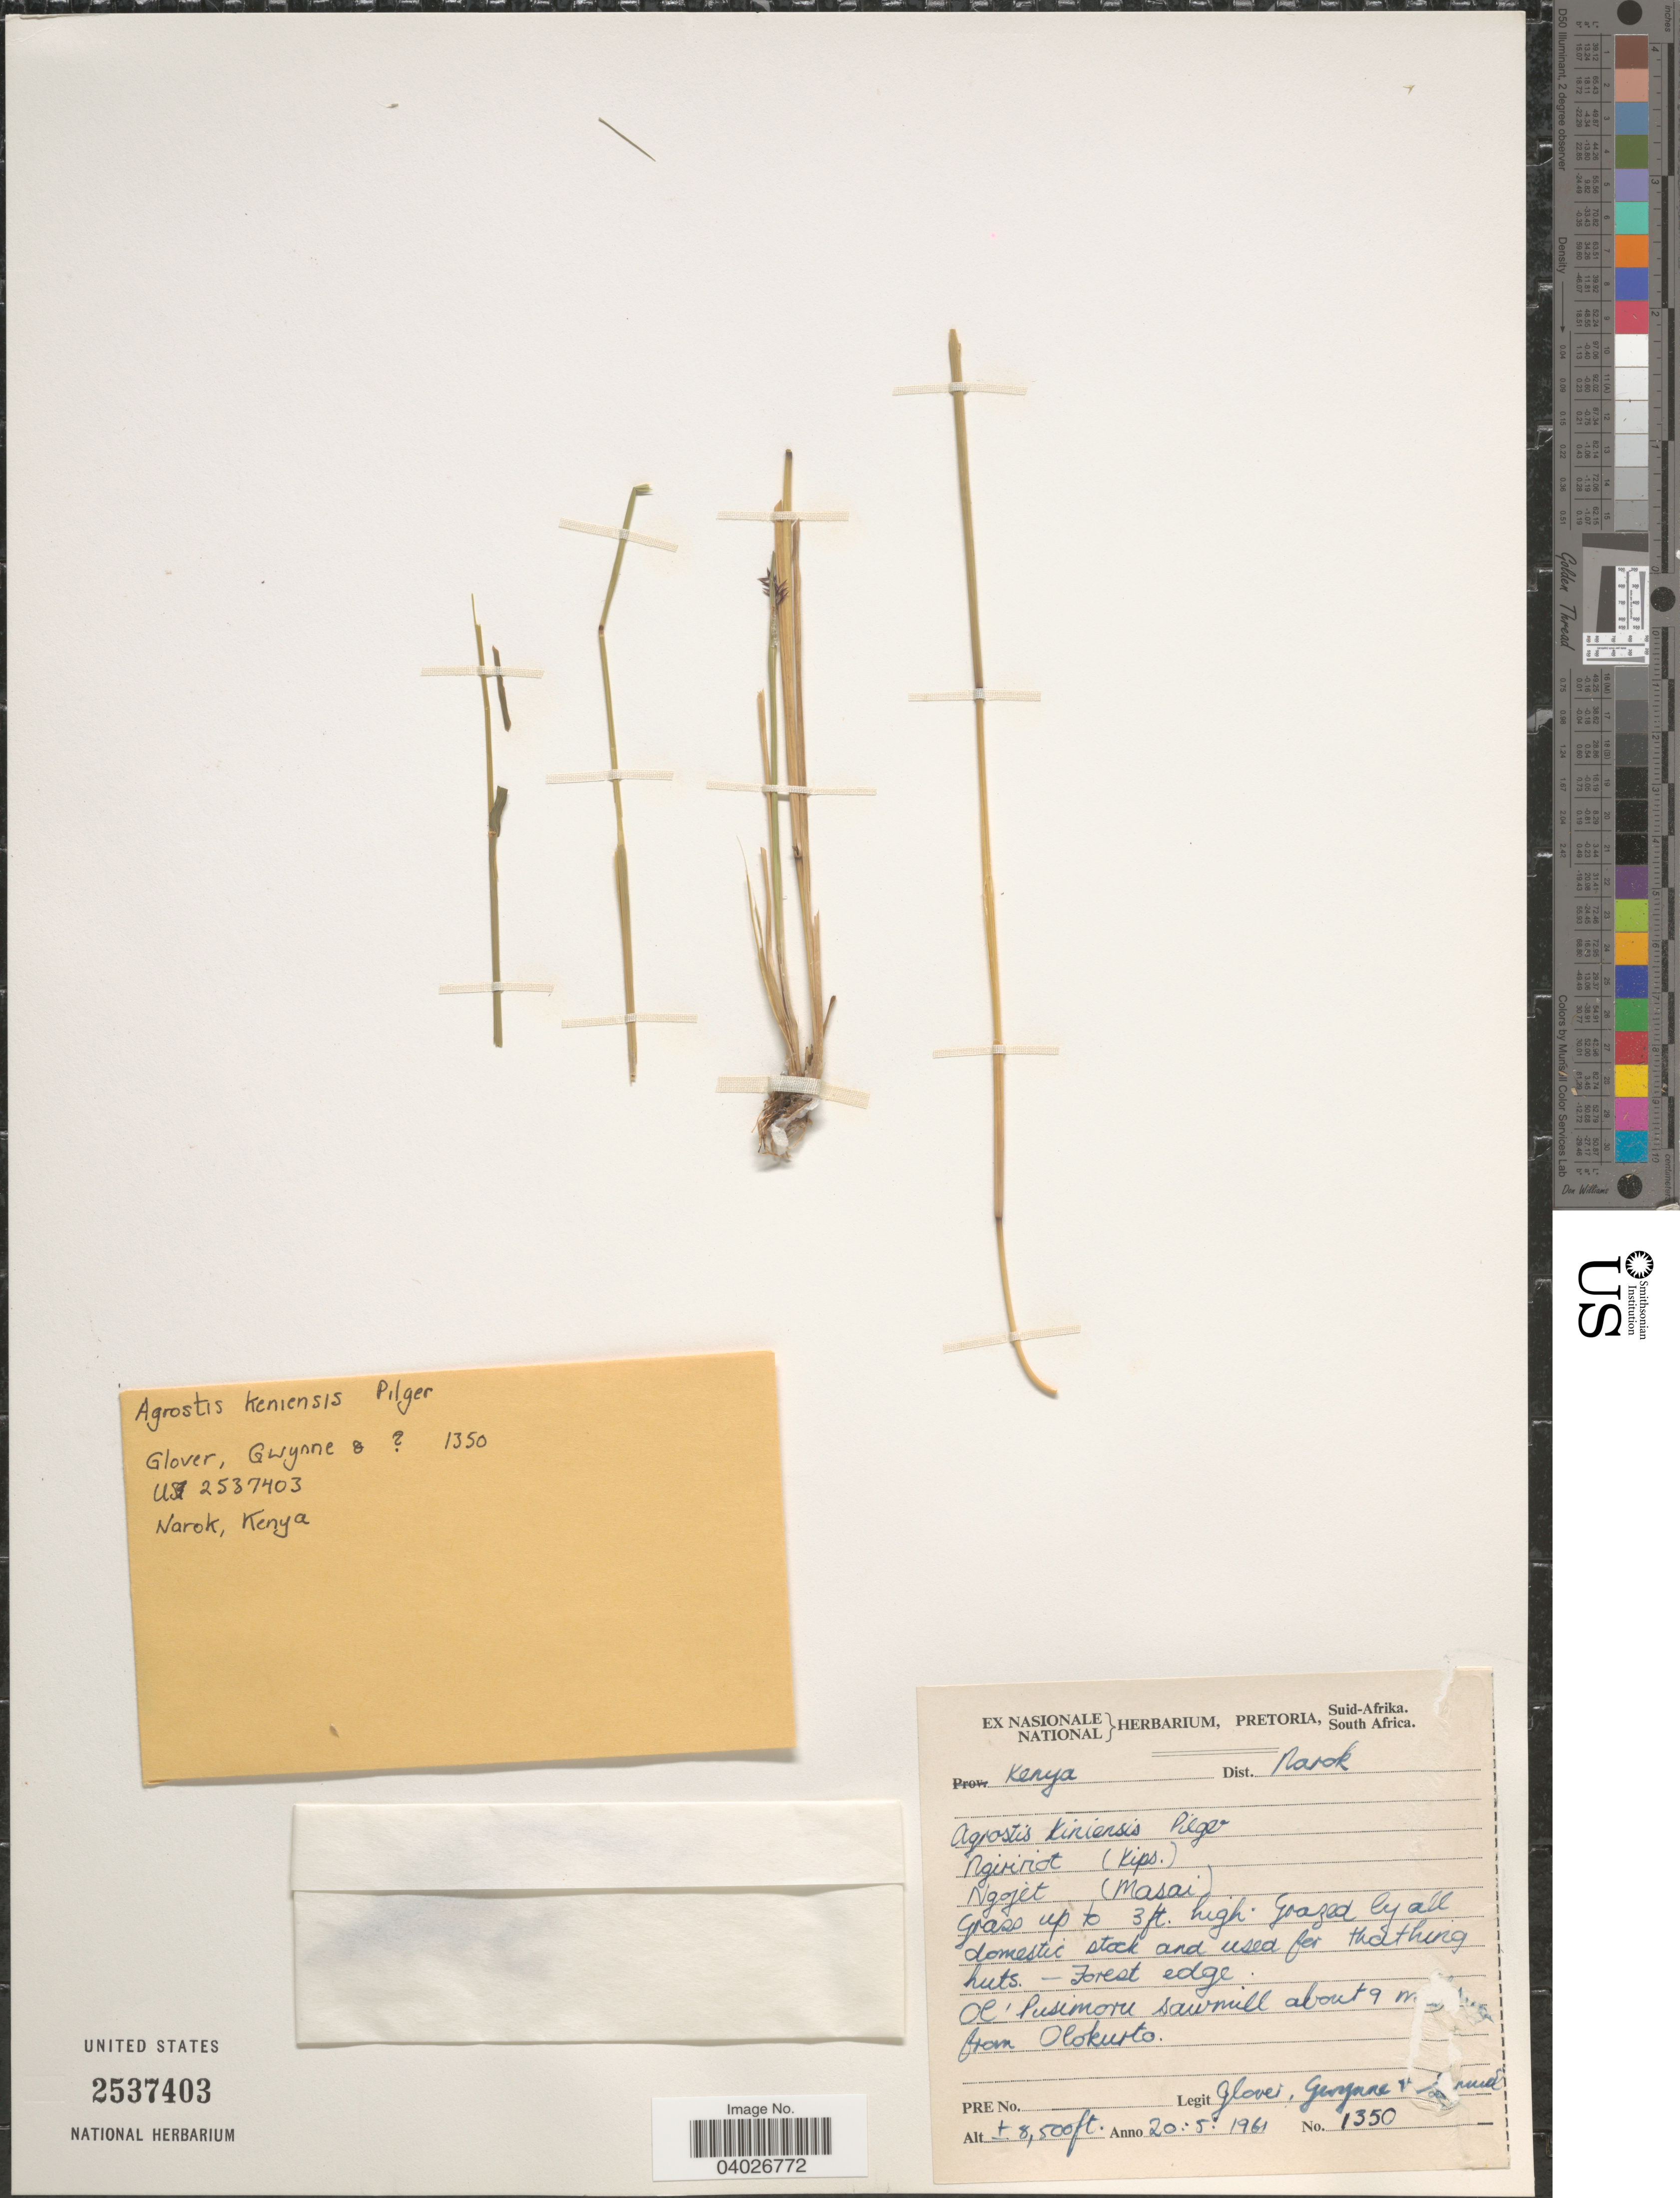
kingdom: Plantae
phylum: Tracheophyta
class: Liliopsida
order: Poales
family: Poaceae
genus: Agrostis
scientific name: Agrostis keniensis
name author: Pilg.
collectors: Glover & -. Gwynne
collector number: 1350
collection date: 1961-05-20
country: Kenya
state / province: Narok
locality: Dist. Narok. Ol' Pusimoru sawmill about 9 mi [illegible text] from Olokurto.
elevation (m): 2591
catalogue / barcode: US 2537403